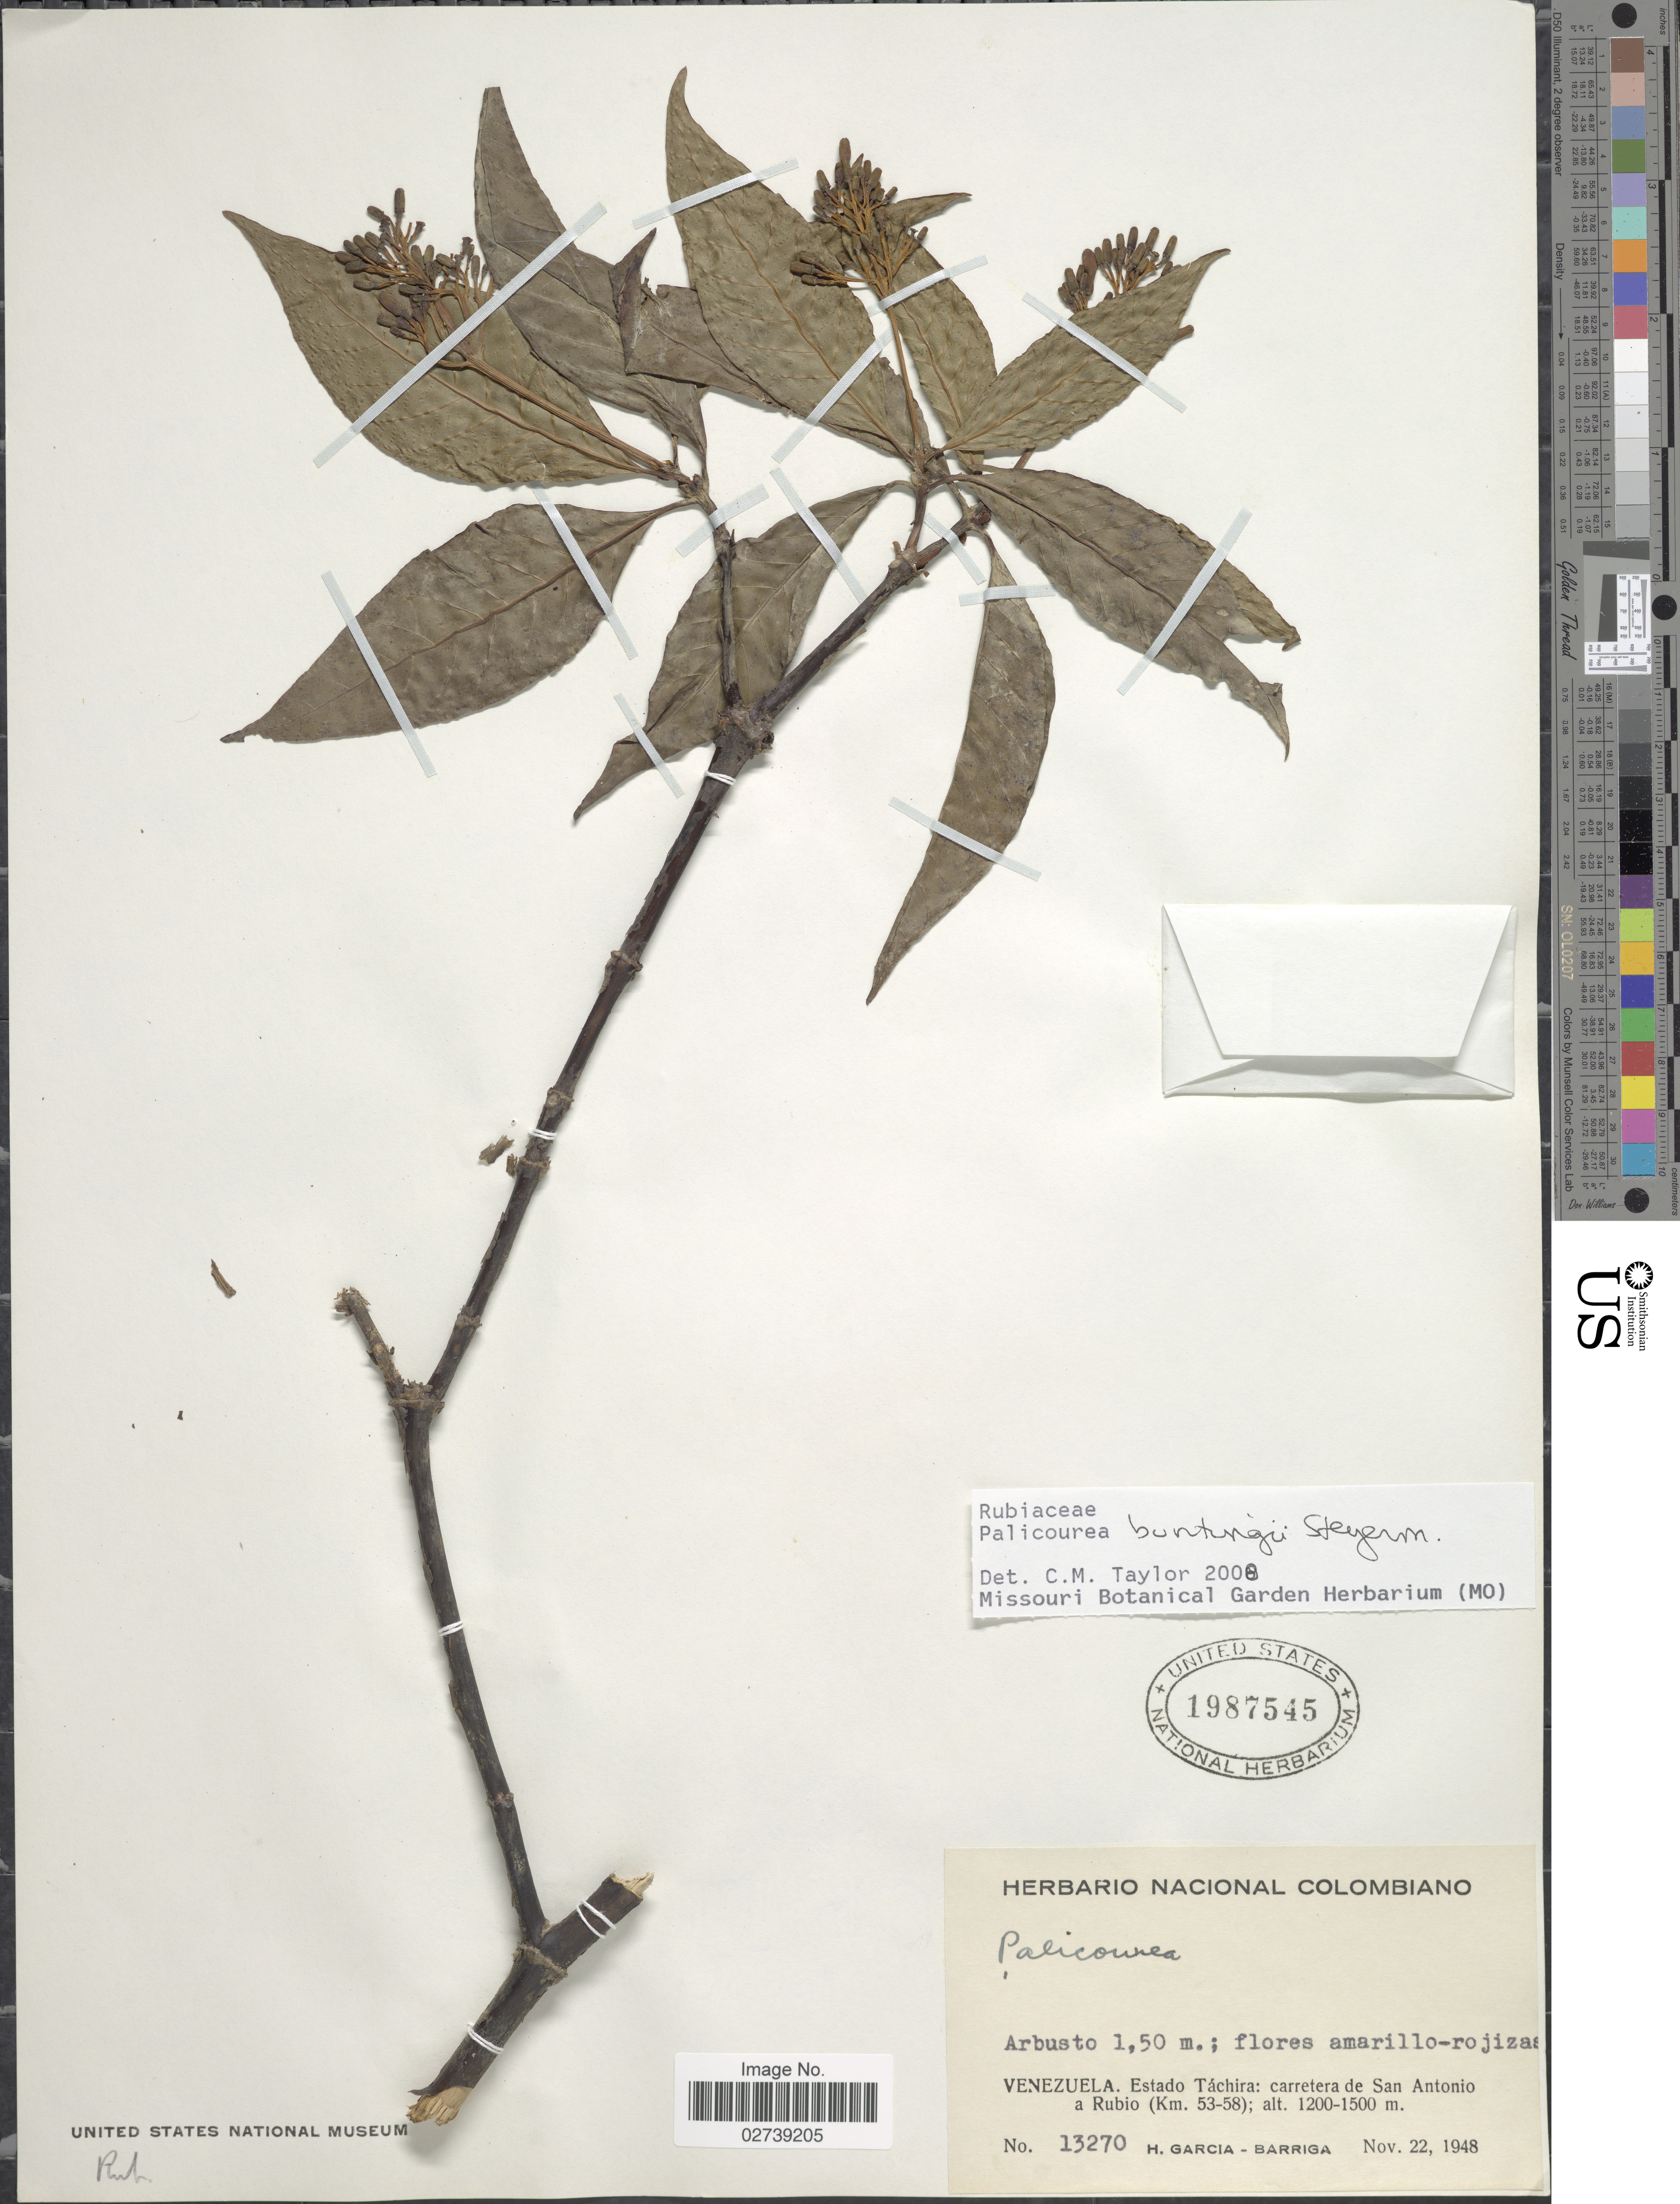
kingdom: Plantae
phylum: Tracheophyta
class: Magnoliopsida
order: Gentianales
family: Rubiaceae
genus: Palicourea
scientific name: Palicourea buntingii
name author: Steyerm.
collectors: H. García Barriga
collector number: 13270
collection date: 1948-11-22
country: Venezuela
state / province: Tachira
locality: Carretera de San Antonio a Rubio (Km. 53-58).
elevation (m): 1200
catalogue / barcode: US 1987545